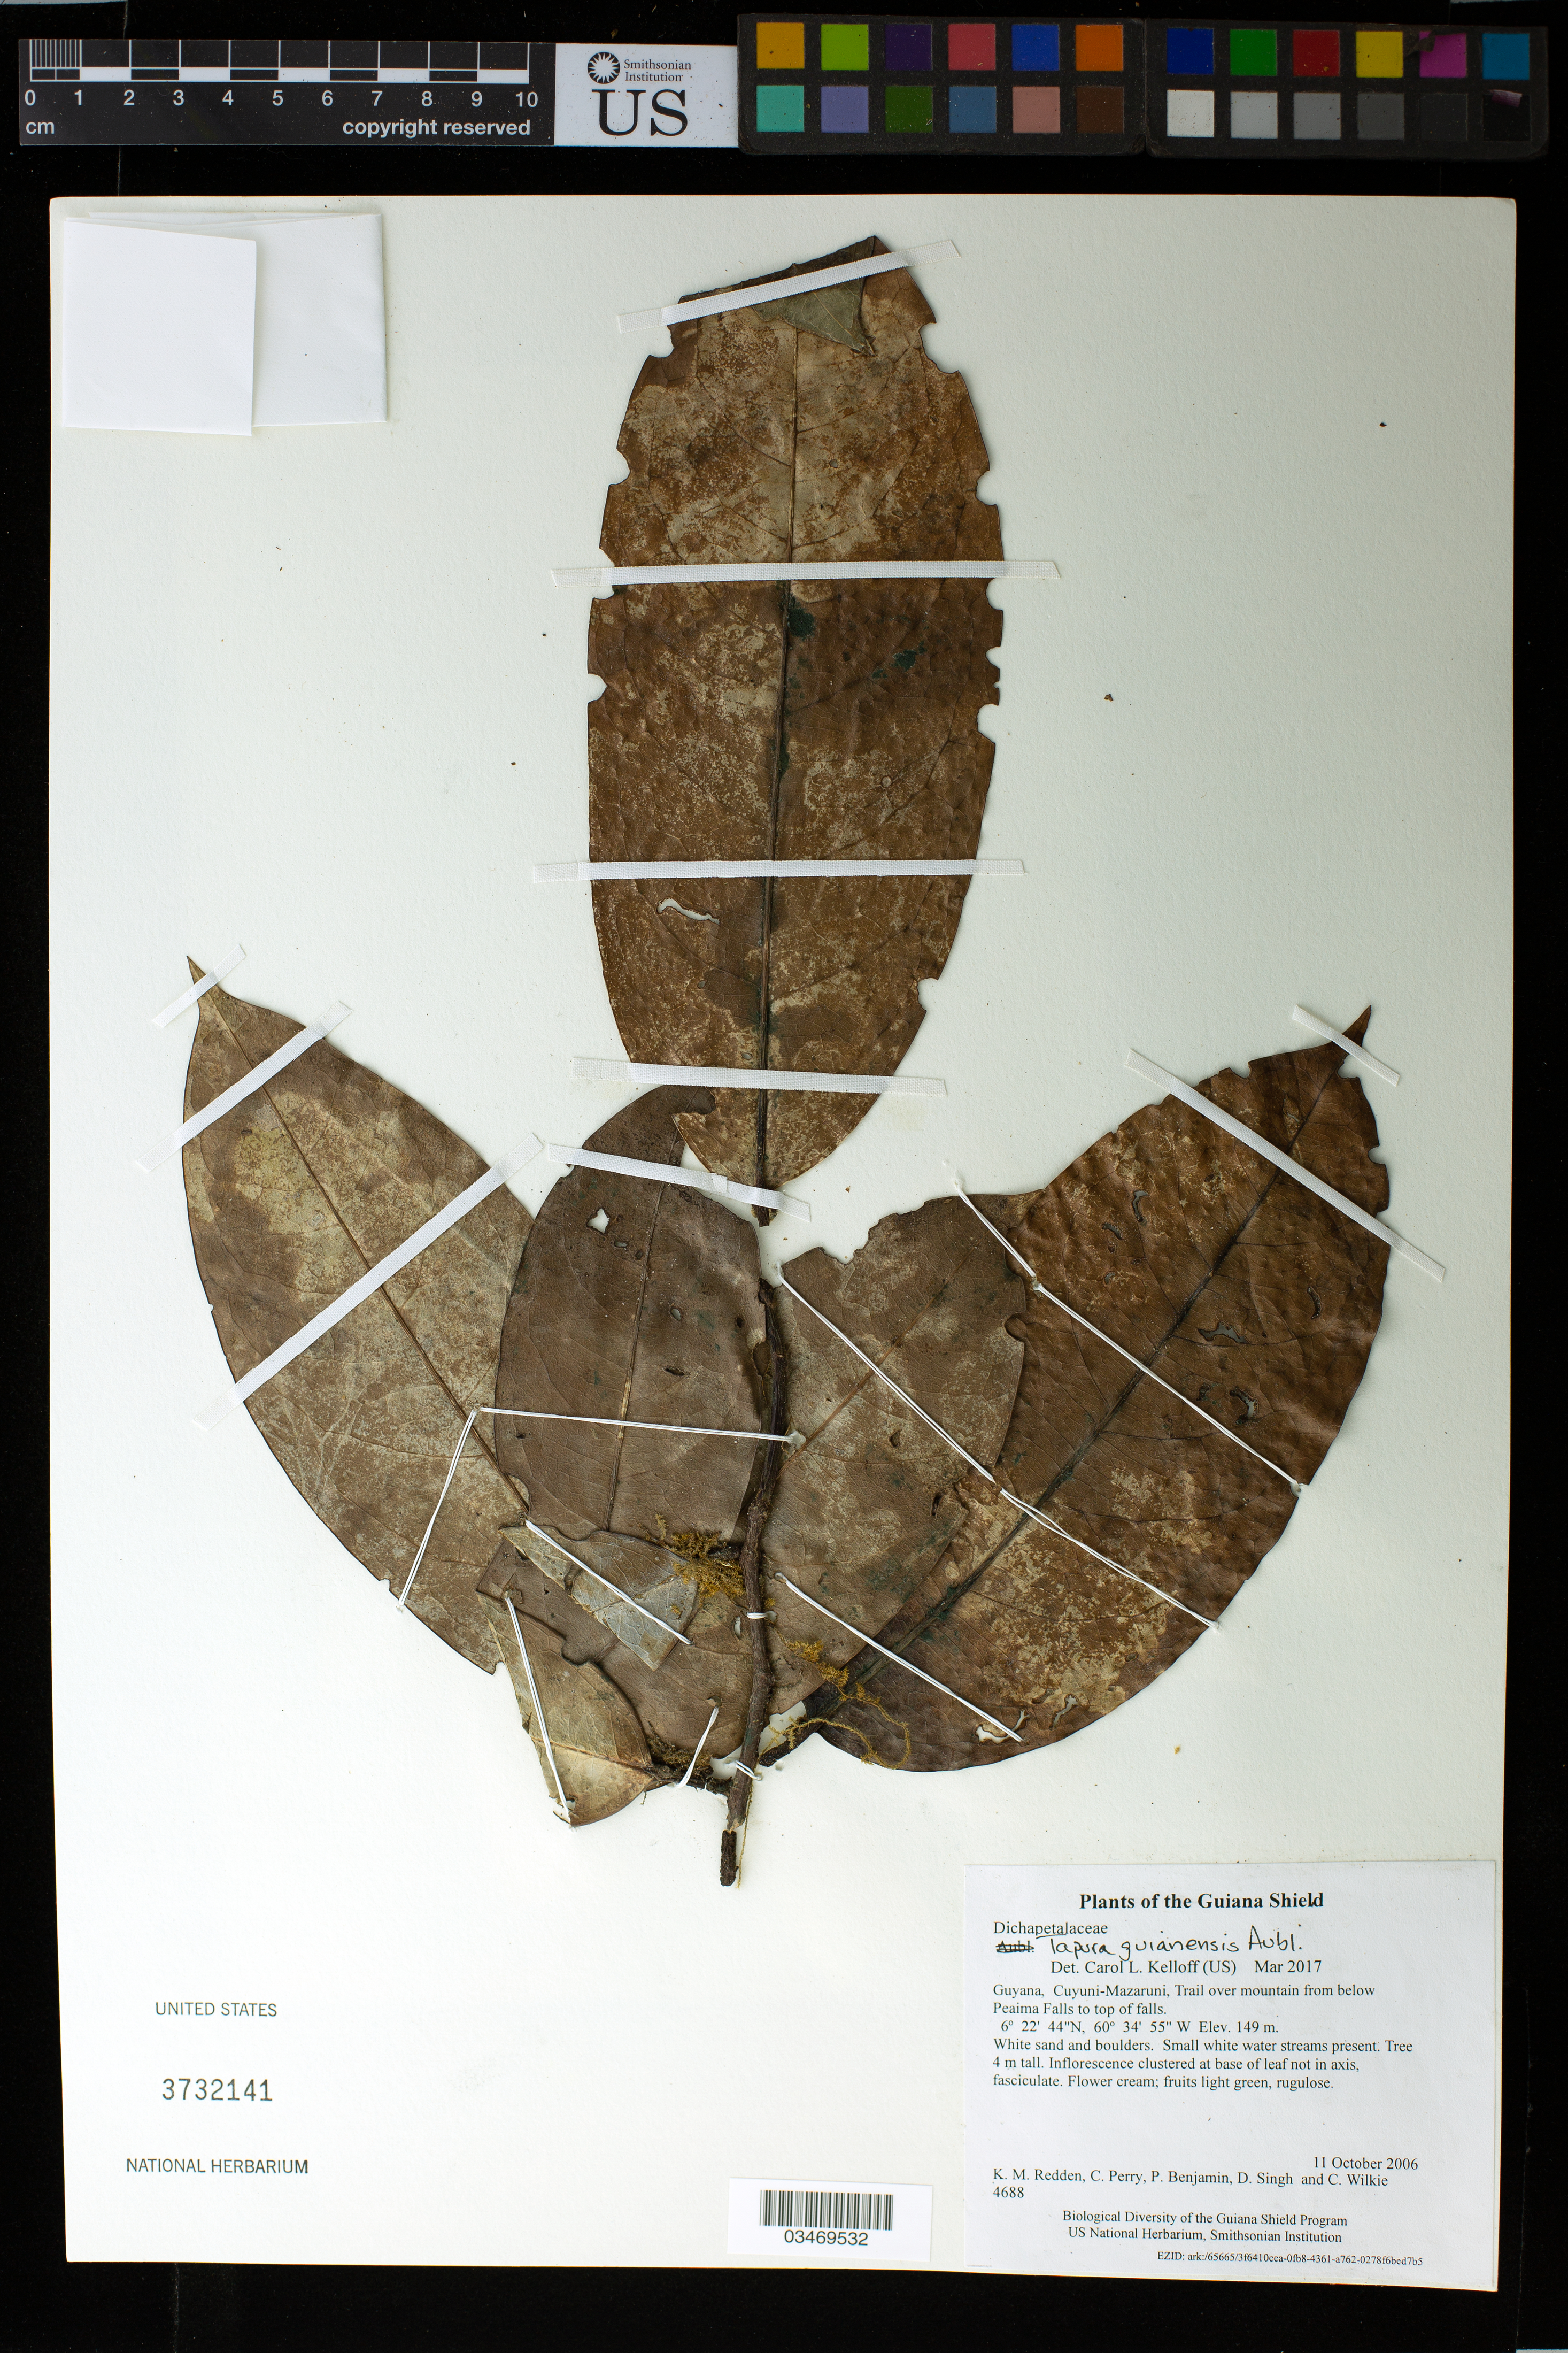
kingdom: Plantae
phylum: Tracheophyta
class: Magnoliopsida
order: Malpighiales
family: Dichapetalaceae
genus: Tapura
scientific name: Tapura guianensis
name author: Aubl.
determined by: Kelloff, Carol L., (US), Smithsonian Institution - National Museum of Natural History (UNITED STATES)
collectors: K. M. Redden, C. Perry, P. Benjamin, D. Singh & C. Wilkie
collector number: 4688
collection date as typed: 11 October 2006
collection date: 2006-10-11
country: Guyana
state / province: Cuyuni-Mazaruni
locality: Trail over mountain from below Peaima Falls to top of falls.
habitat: White sand and boulders. Small white water streams present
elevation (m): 149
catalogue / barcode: US 3732141